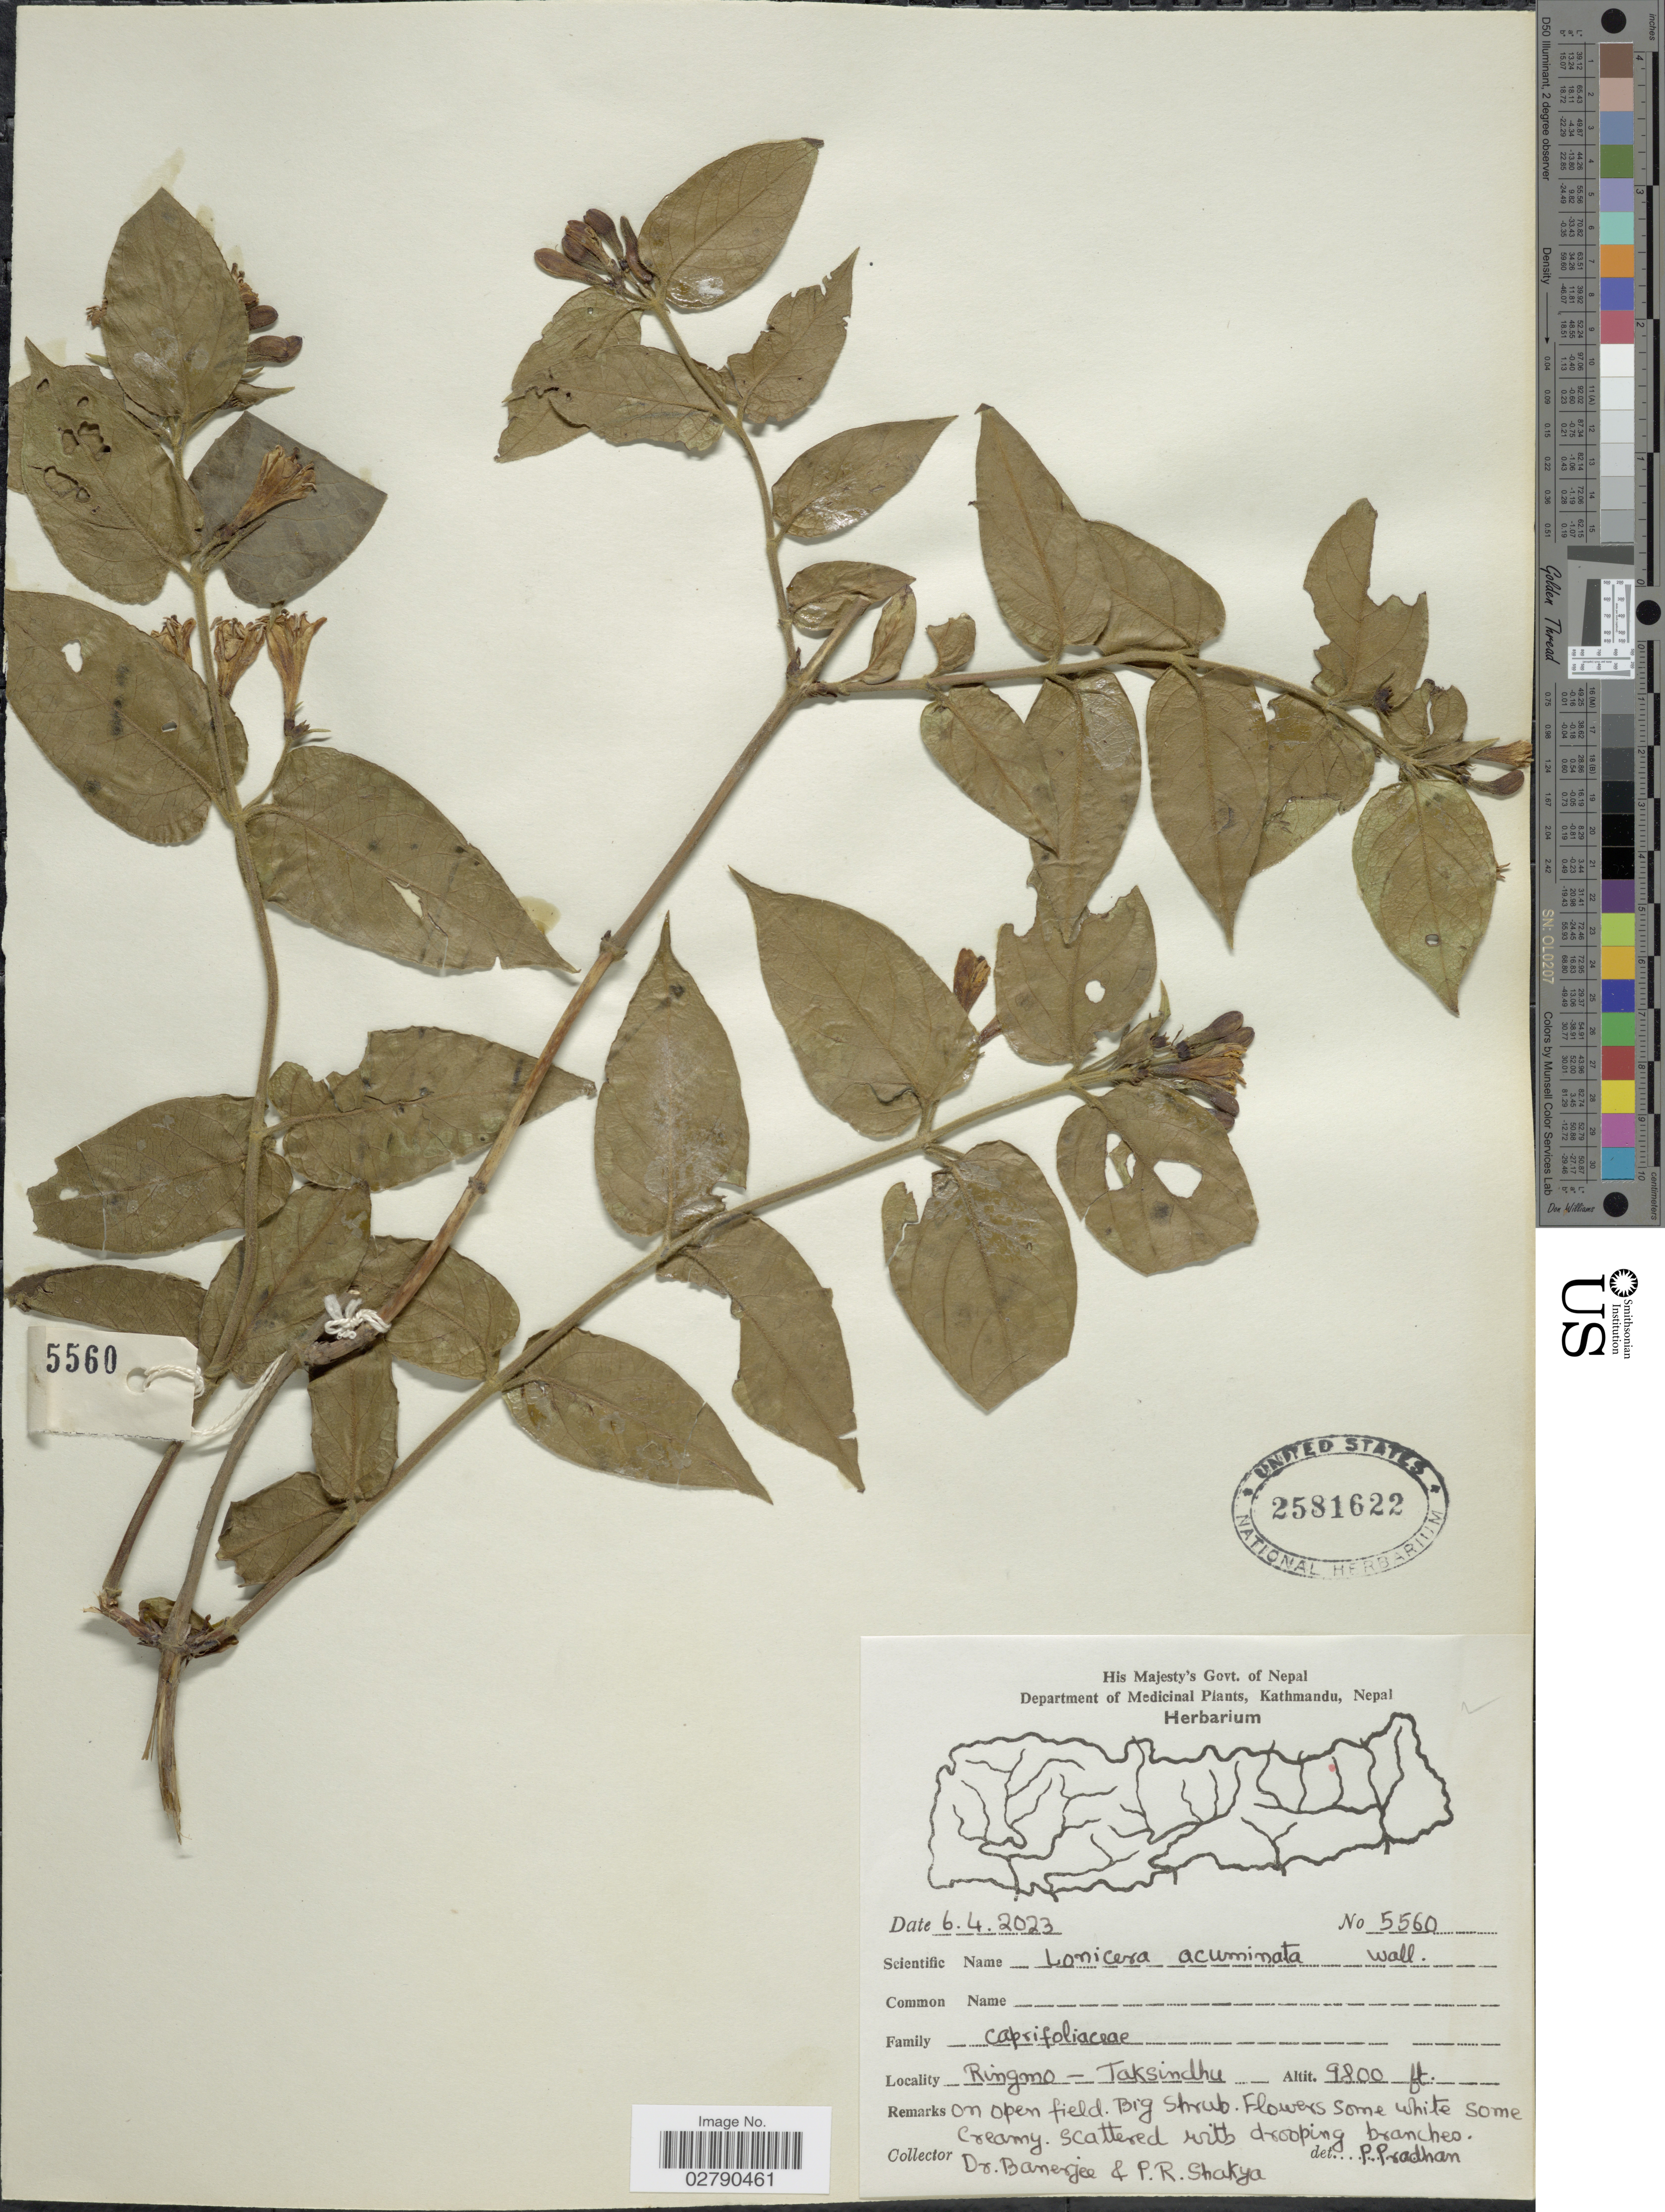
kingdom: Plantae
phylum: Tracheophyta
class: Magnoliopsida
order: Dipsacales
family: Caprifoliaceae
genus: Lonicera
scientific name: Lonicera acuminata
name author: Wall.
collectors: -. Banerjee & P. Shakya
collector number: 5560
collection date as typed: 6.4.2023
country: Nepal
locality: Ringmo - Taksindhu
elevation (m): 2987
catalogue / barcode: US 2581622